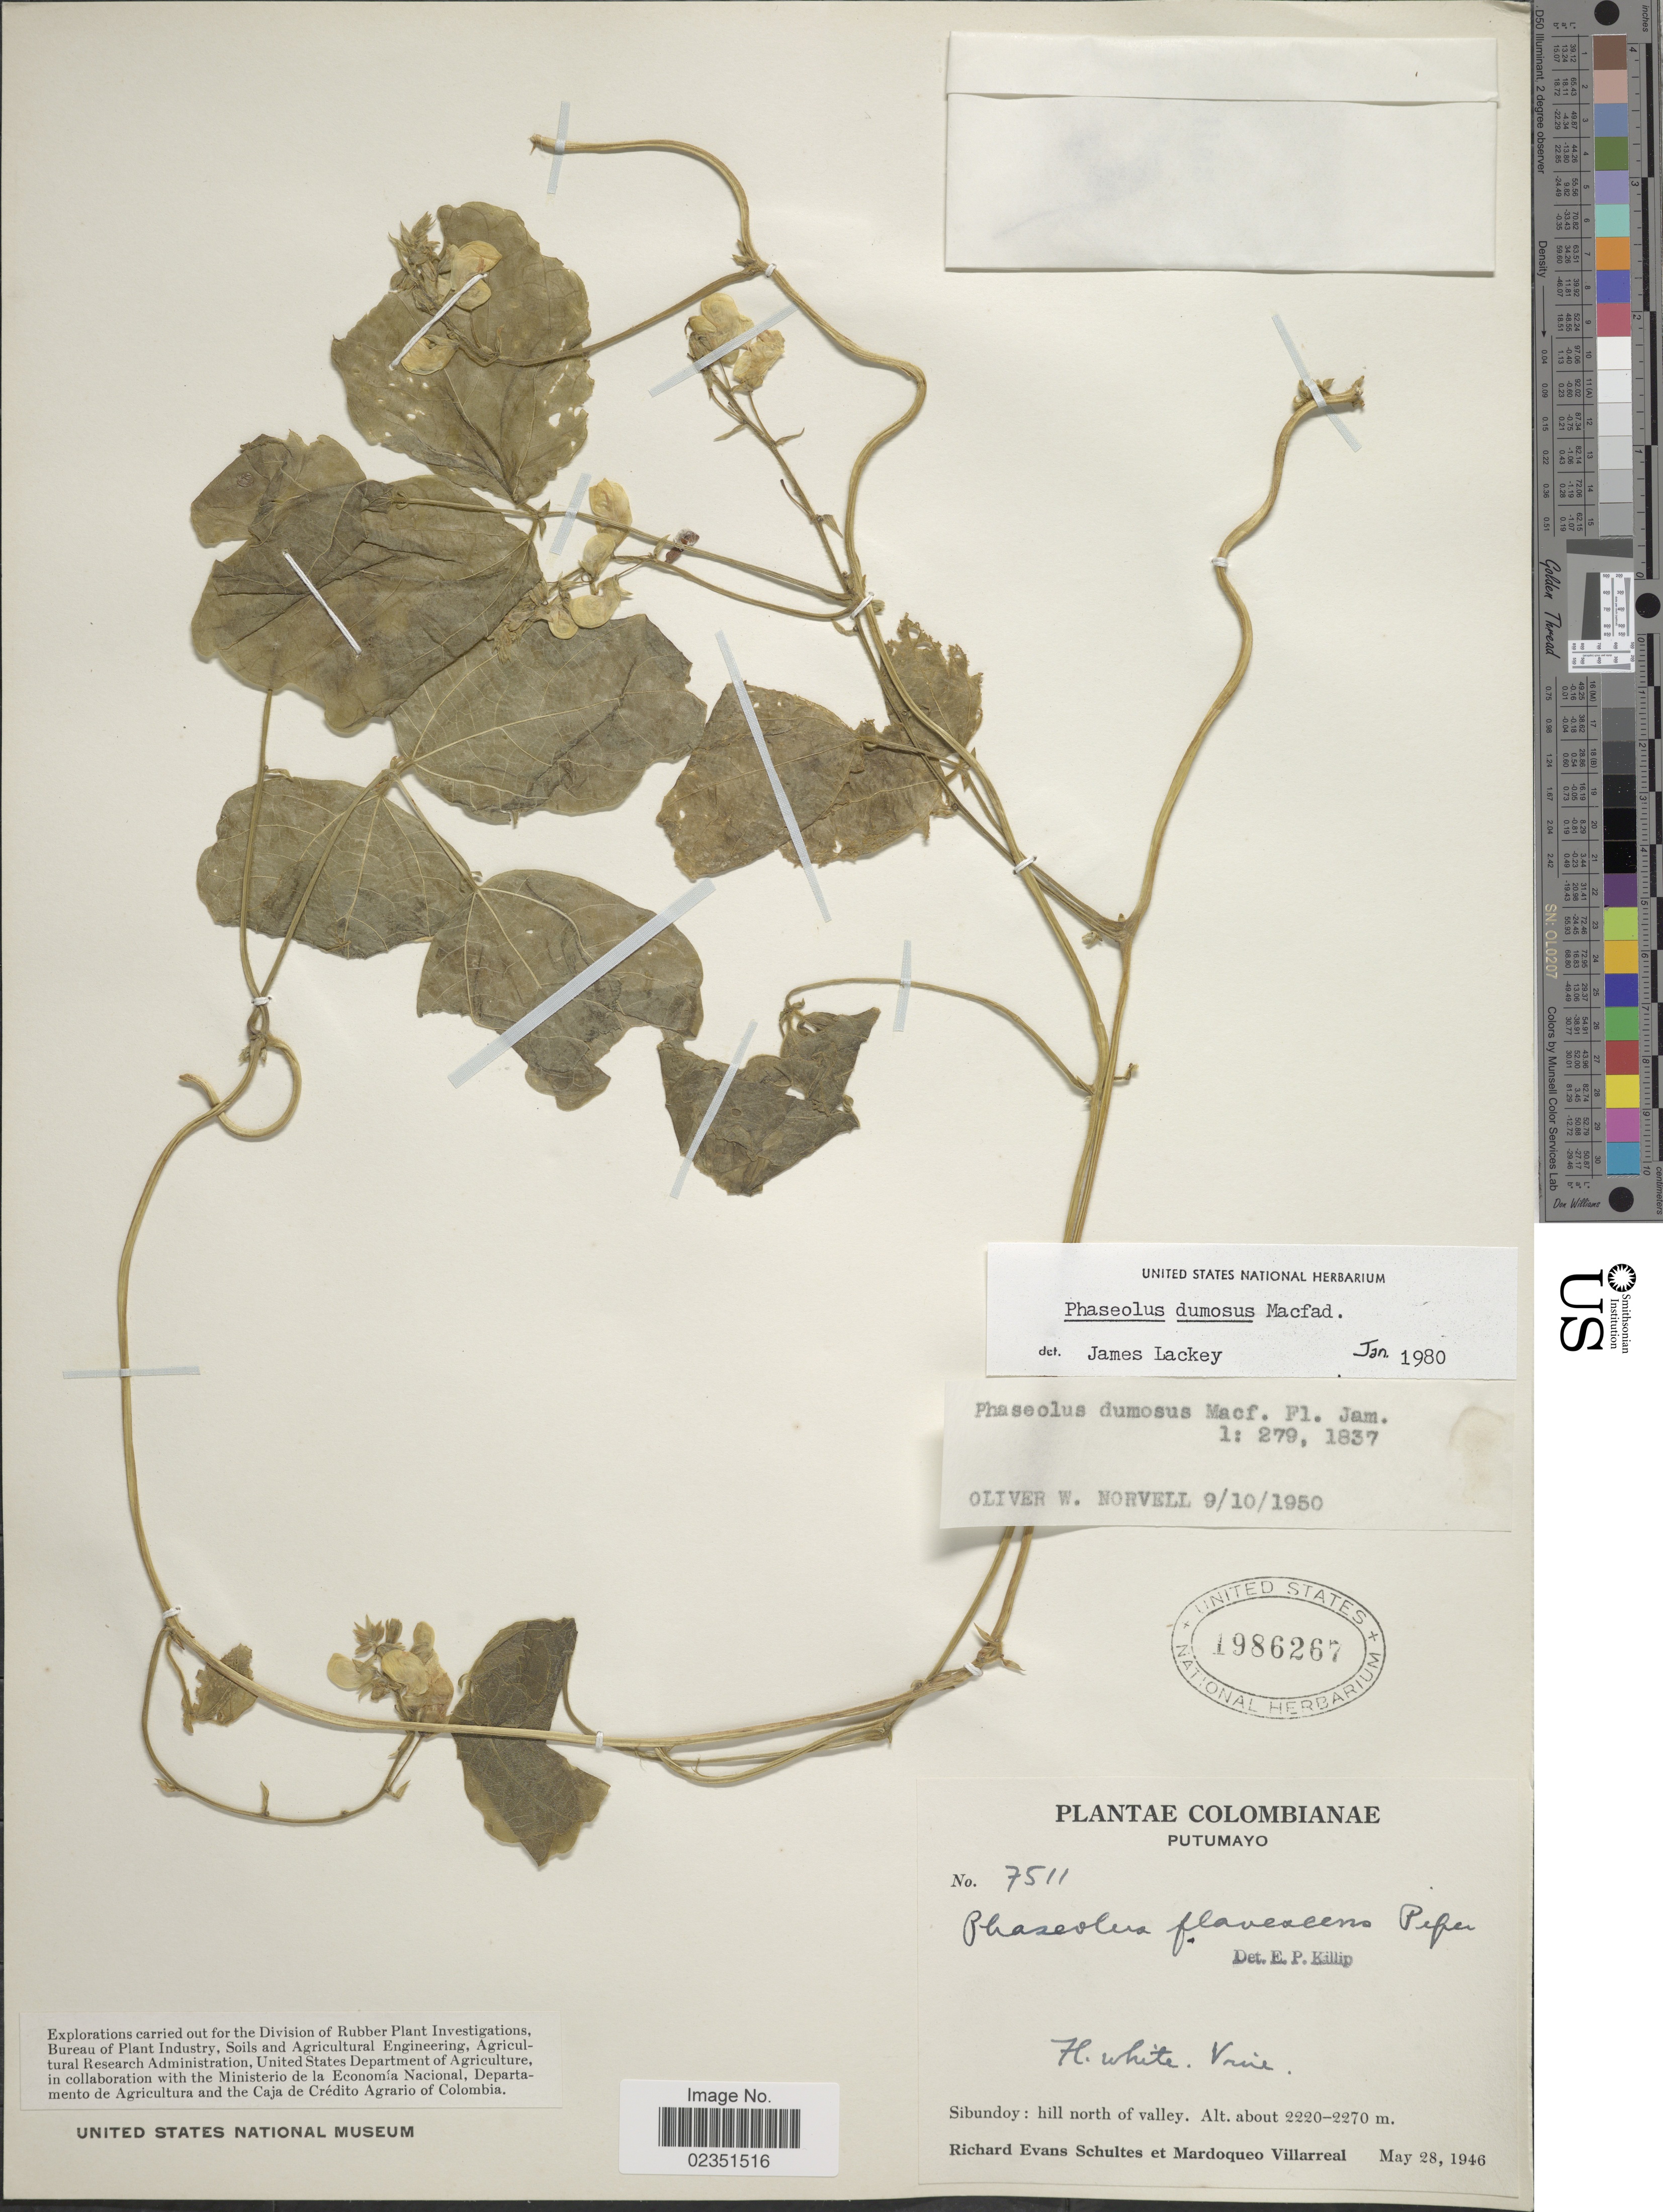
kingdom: Plantae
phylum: Tracheophyta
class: Magnoliopsida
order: Fabales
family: Fabaceae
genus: Phaseolus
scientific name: Phaseolus dumosus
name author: Macfad.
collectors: R. E. Schultes & M. Villarreal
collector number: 7511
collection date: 1946-05-28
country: Colombia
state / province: Putumayo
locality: Sibundoy: hill north of valley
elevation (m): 2220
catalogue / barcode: US 1986267